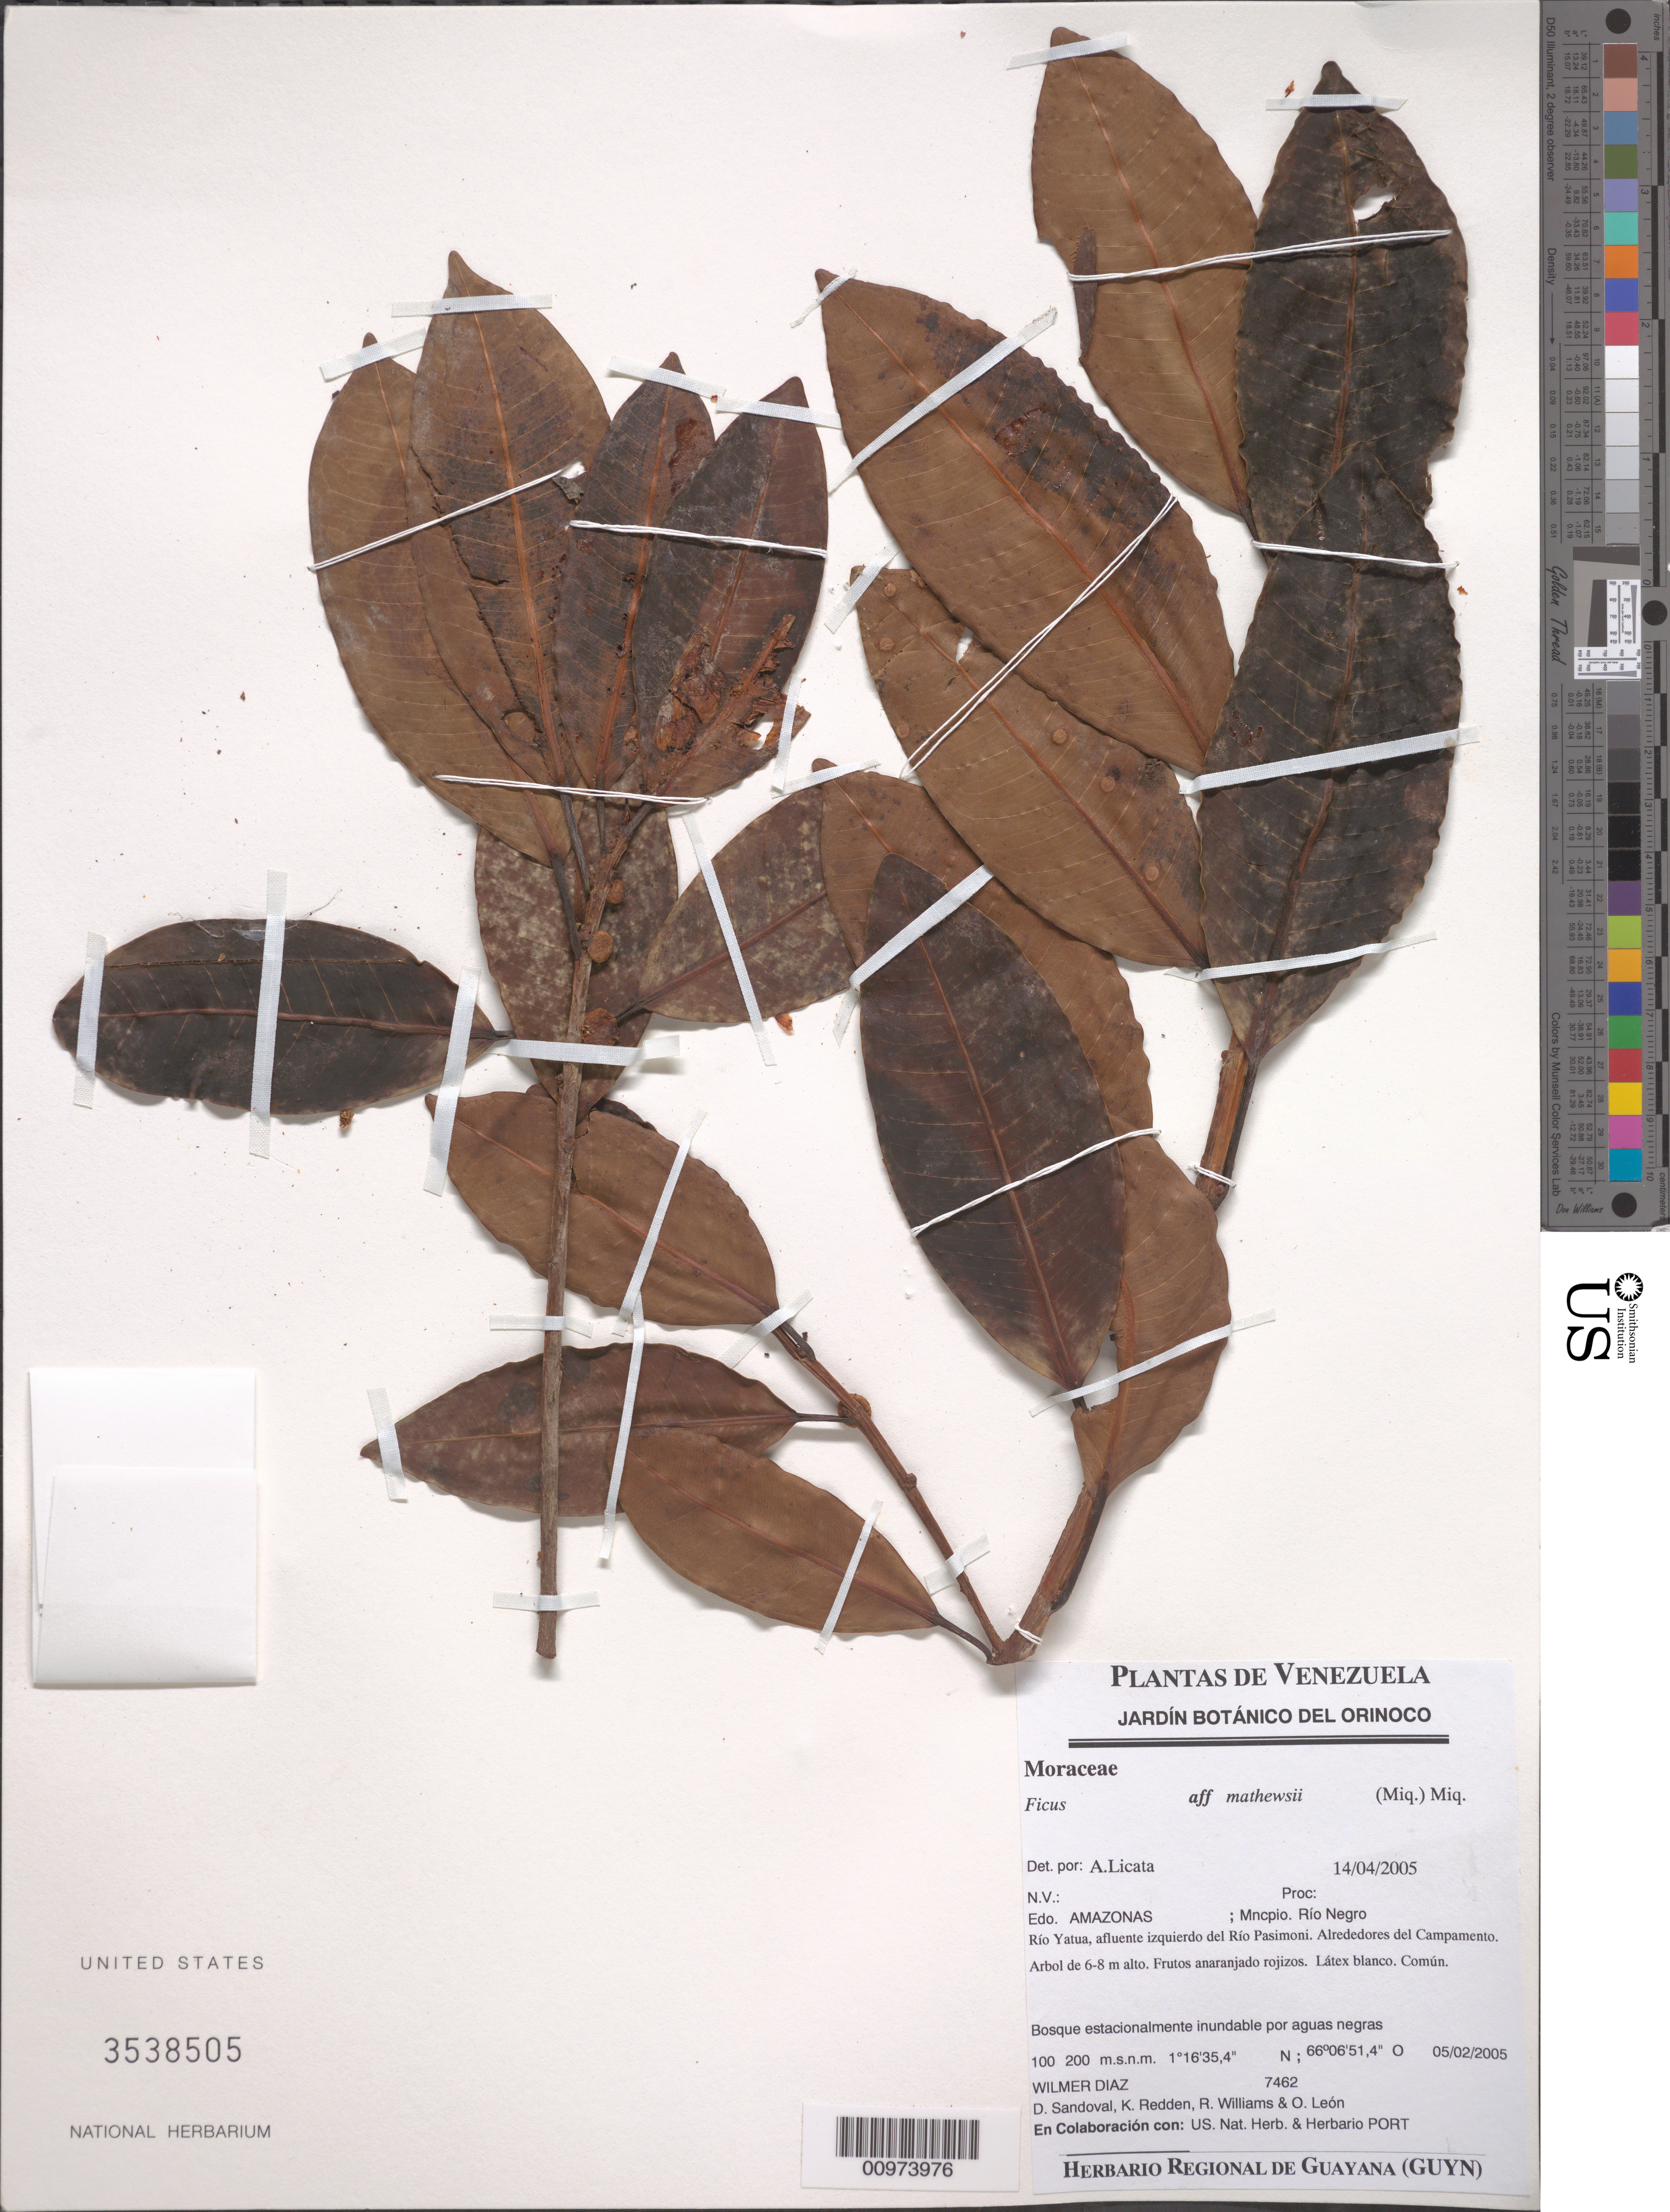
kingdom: Plantae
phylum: Tracheophyta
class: Magnoliopsida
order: Rosales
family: Moraceae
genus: Ficus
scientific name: Ficus mathewsii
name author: (Miq.) Miq.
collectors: W. Díaz P., D. Sandoval, K. M. Redden, R. Williams & O. León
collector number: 7462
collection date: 2005-02-05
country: Venezuela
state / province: Amazonas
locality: Edo. Amazonas ; mncpio. Río Negro. Río Yutua, afluente izquierdo del Río Pasimoni. Alrededores del Campamento.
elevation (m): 100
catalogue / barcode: US 3538505